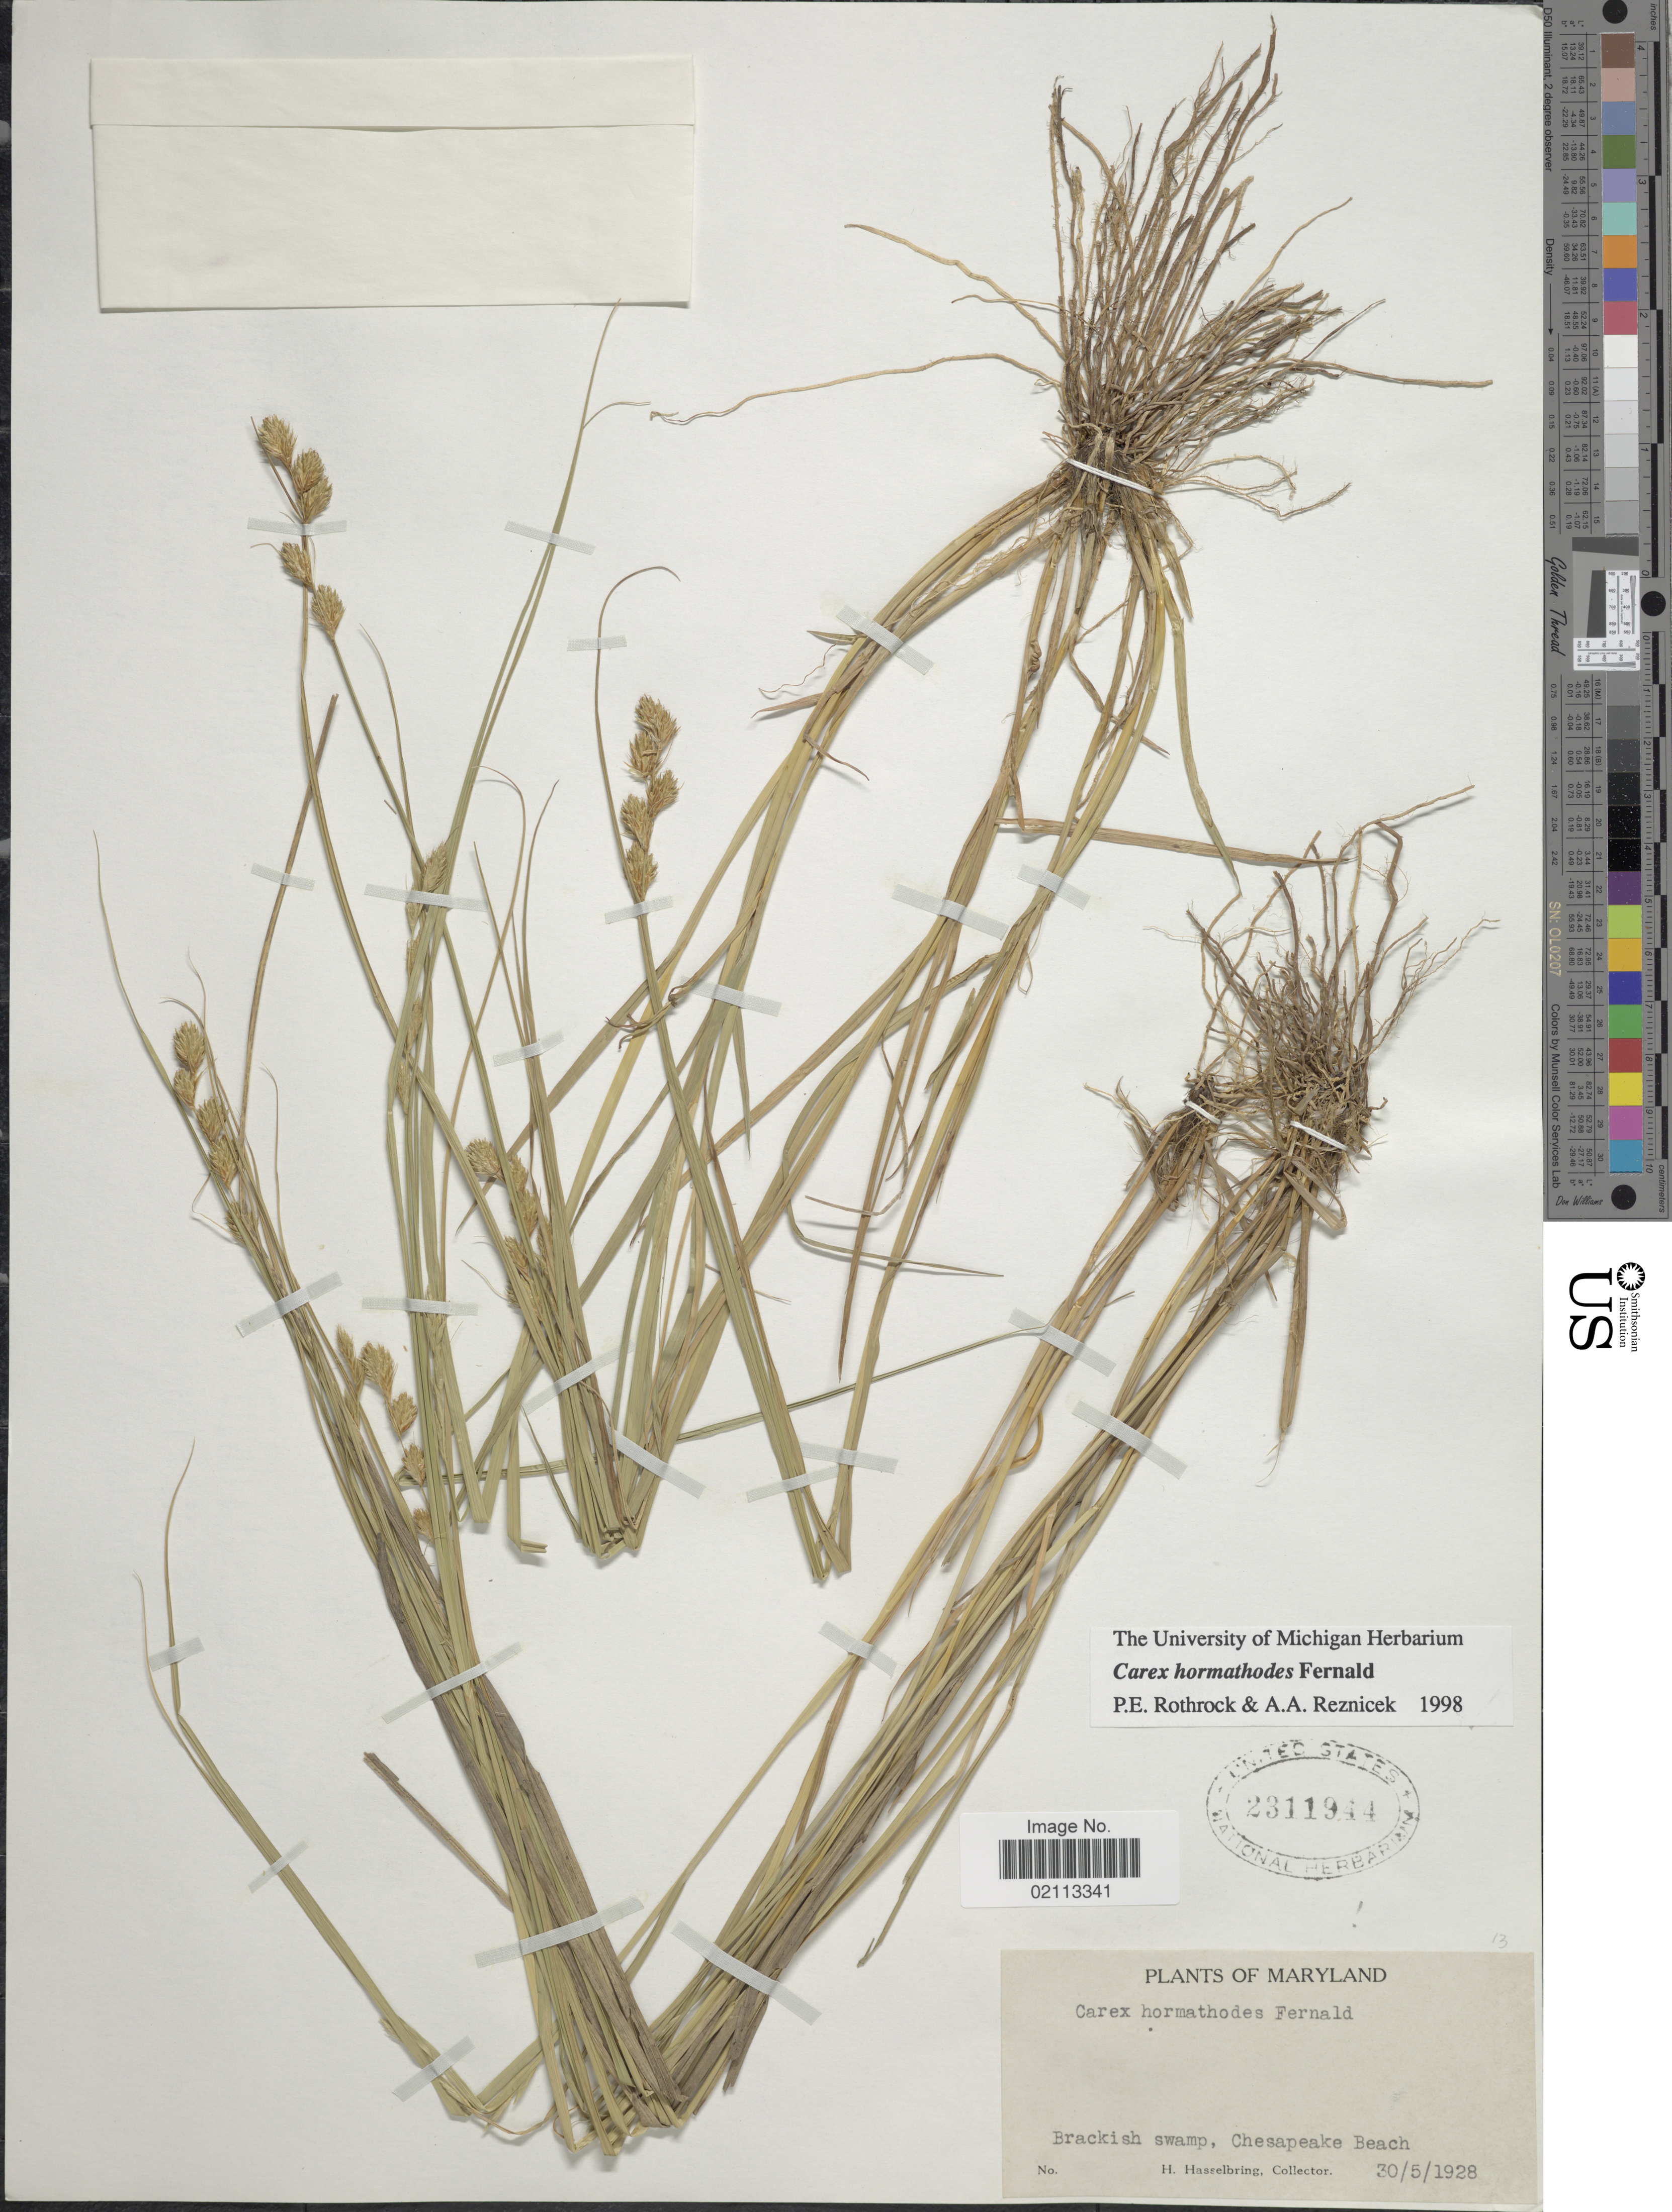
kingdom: Plantae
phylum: Tracheophyta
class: Liliopsida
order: Poales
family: Cyperaceae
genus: Carex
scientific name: Carex hormathodes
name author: Fernald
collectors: H. Hasselbring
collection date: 1928-05-30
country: United States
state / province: Maryland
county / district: Calvert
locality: Brackish swamp, Chesapeake Beach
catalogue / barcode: US 2311944